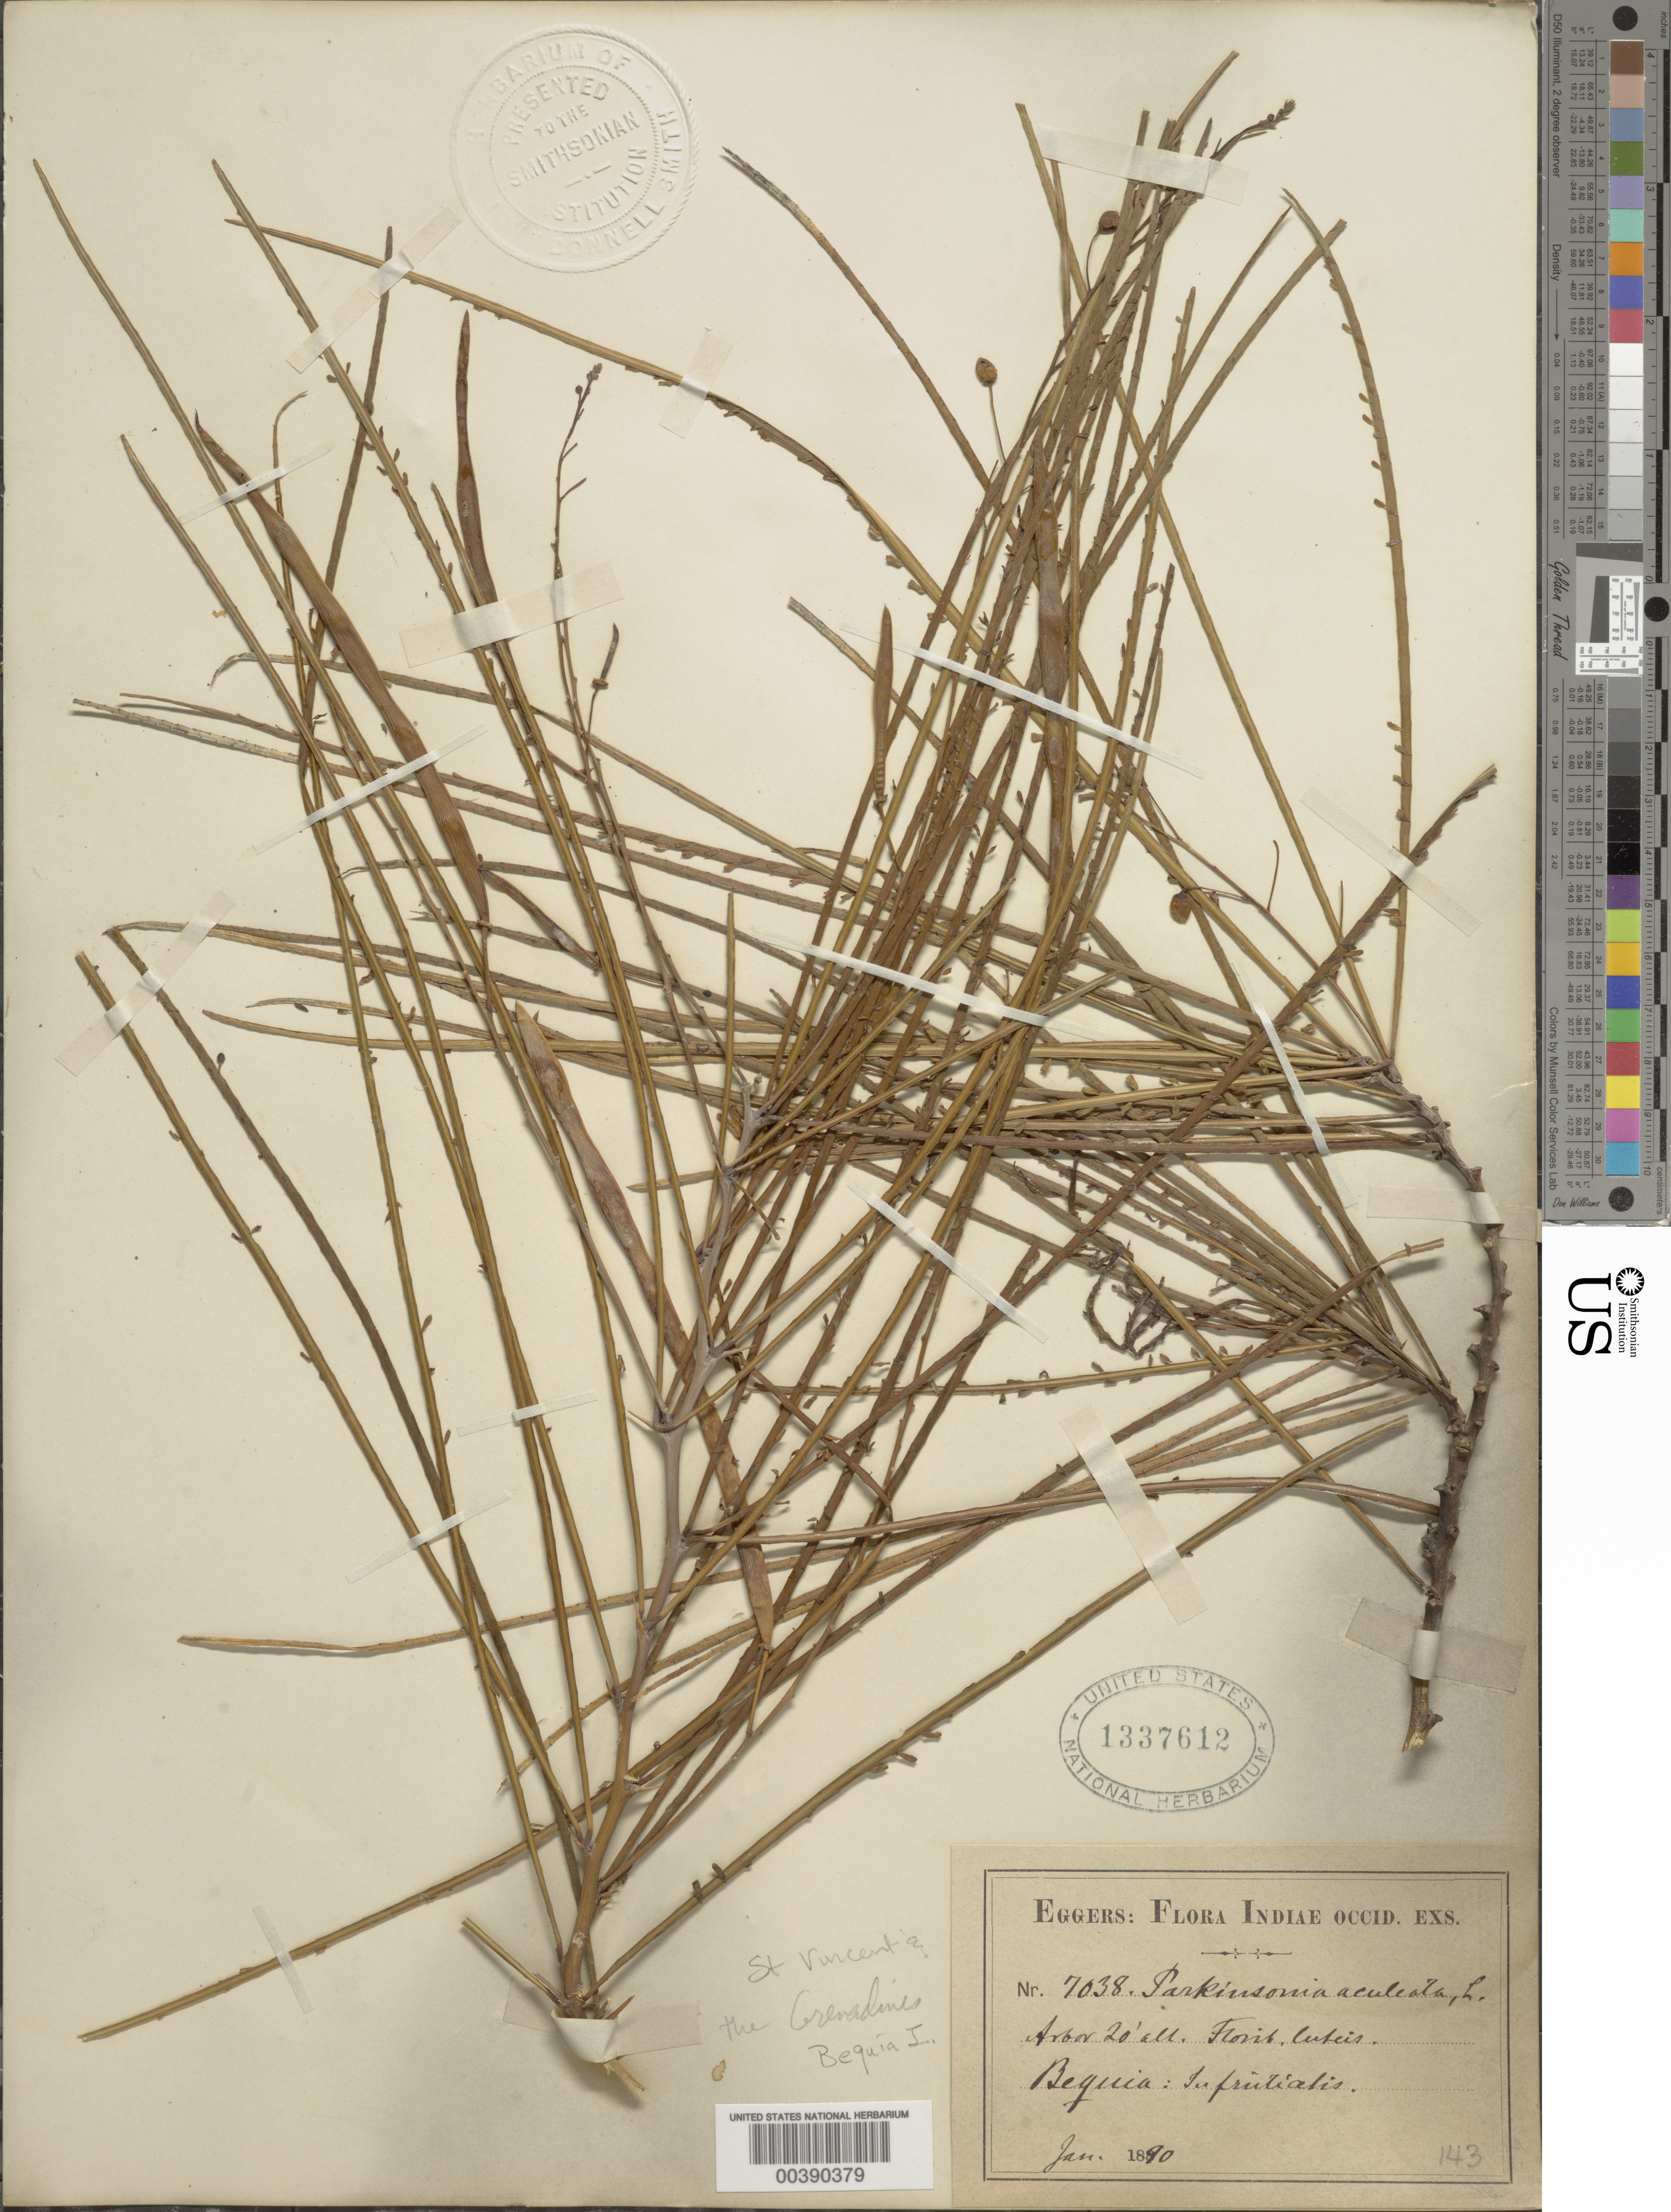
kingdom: Plantae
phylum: Tracheophyta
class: Magnoliopsida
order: Fabales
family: Fabaceae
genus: Parkinsonia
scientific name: Parkinsonia aculeata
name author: L.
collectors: H. F. A. von Eggers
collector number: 7038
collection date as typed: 01 1890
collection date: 1890-01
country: St. Vincent - Grenadines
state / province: Grenadines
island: Bequia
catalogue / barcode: US 1337612